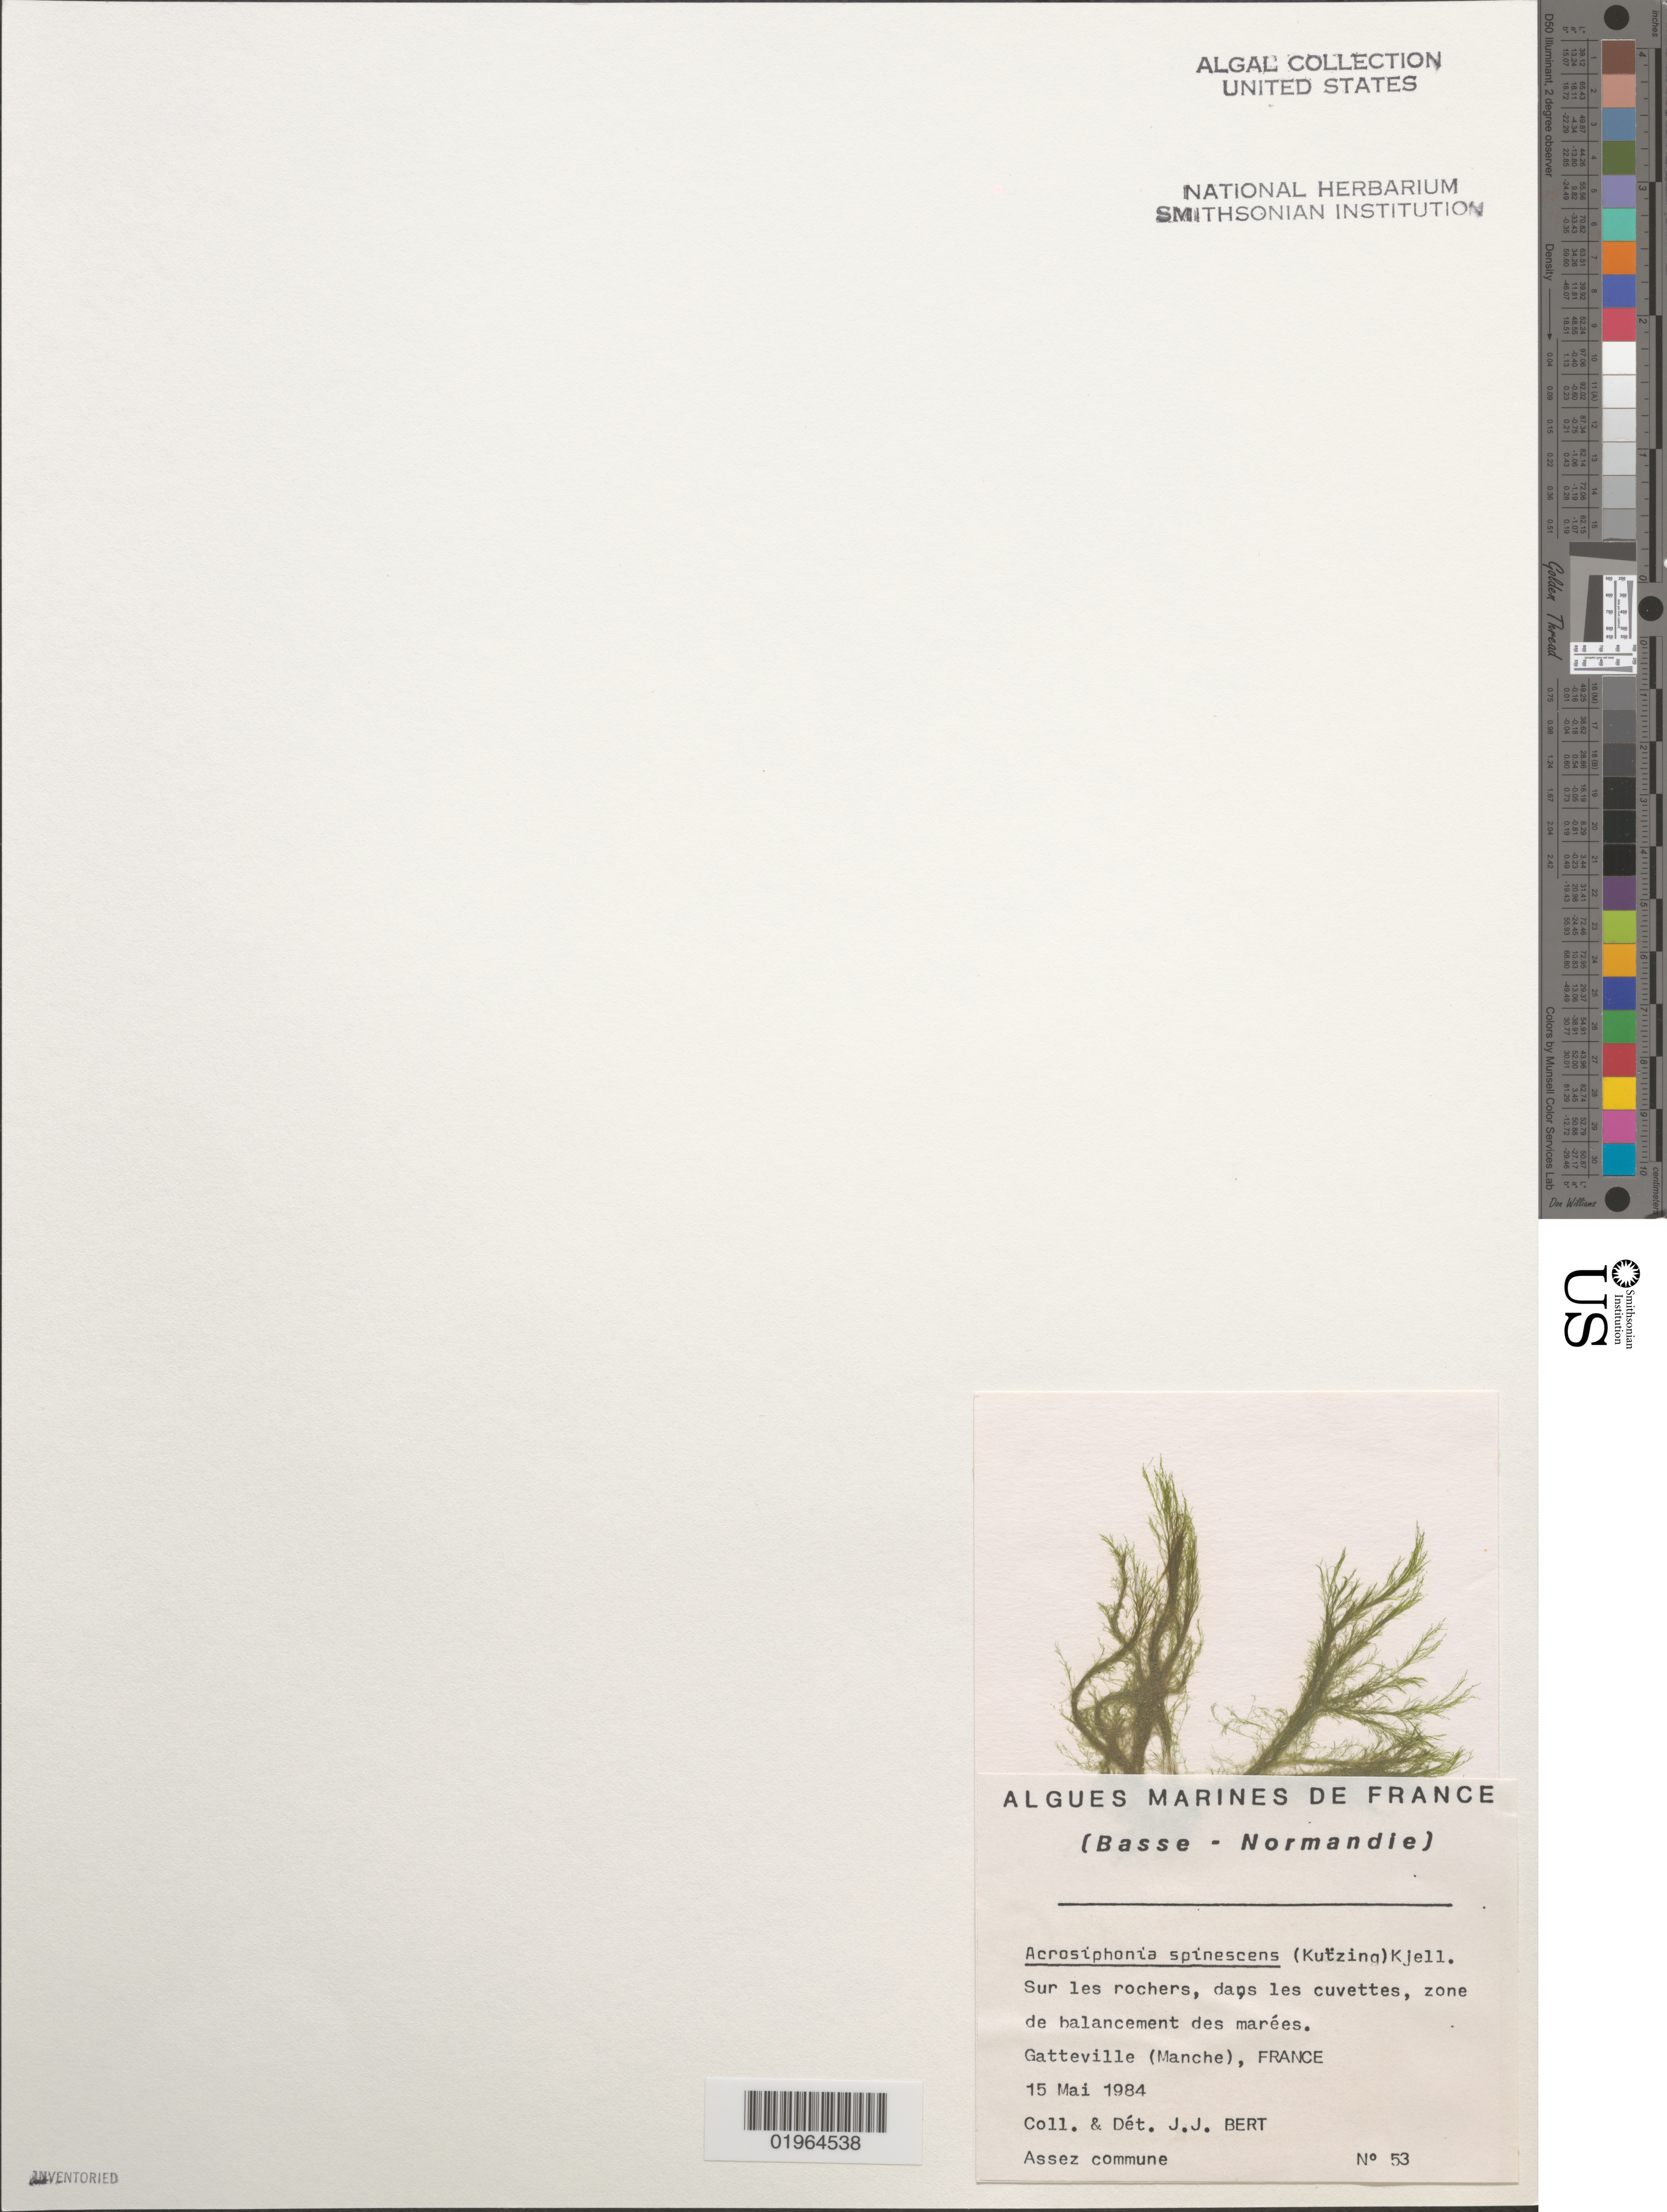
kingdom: Plantae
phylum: Chlorophyta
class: Ulvophyceae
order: Ulotrichales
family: Ulotrichaceae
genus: Acrosiphonia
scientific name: Acrosiphonia spinescens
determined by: Bert, Jean Jacques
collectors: J. Bert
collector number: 53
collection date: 1984-05-15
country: France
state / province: Normandie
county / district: Manche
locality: Gatteville. Sur les rochers, dans les cuvettes, zone de balancement des marees. Assez